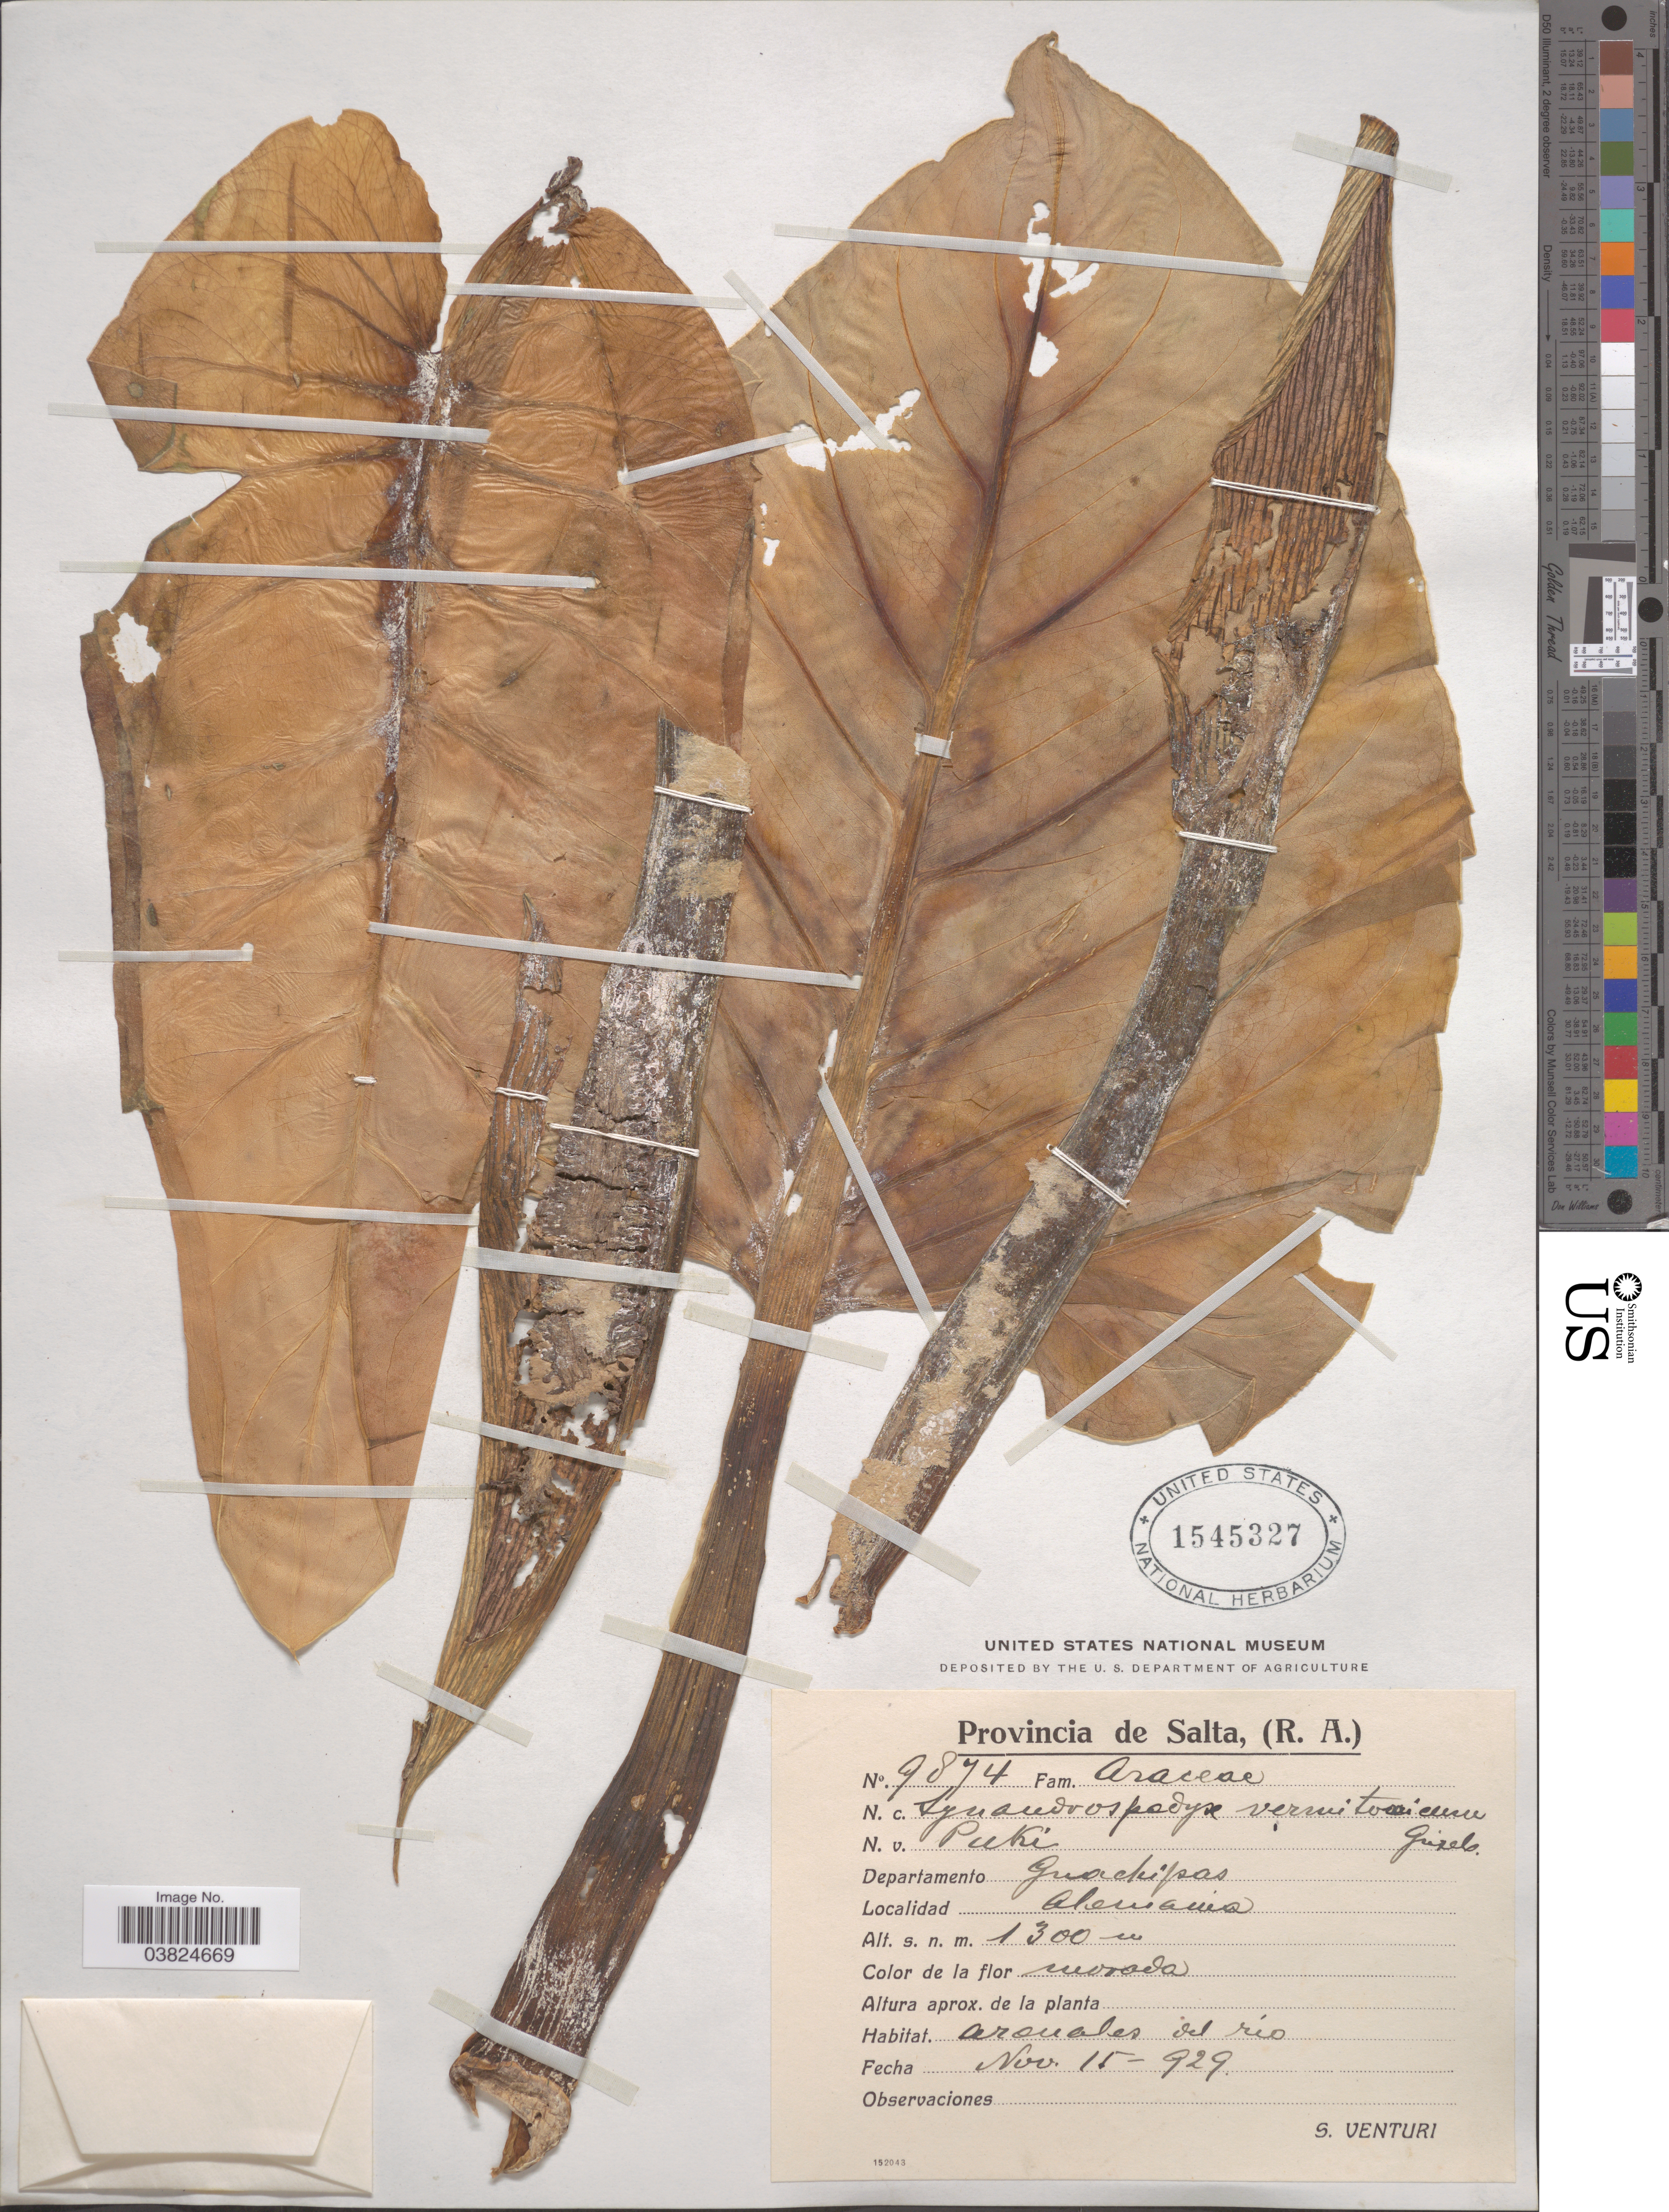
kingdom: Plantae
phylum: Tracheophyta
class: Liliopsida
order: Alismatales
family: Araceae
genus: Synandrospadix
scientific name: Synandrospadix vermitoxicus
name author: (Griseb.) Engl.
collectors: S. Venturi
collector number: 9874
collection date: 1929-11-15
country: Argentina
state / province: Salta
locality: Departamento Guachipas. Alemania.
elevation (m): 1300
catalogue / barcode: US 1545327